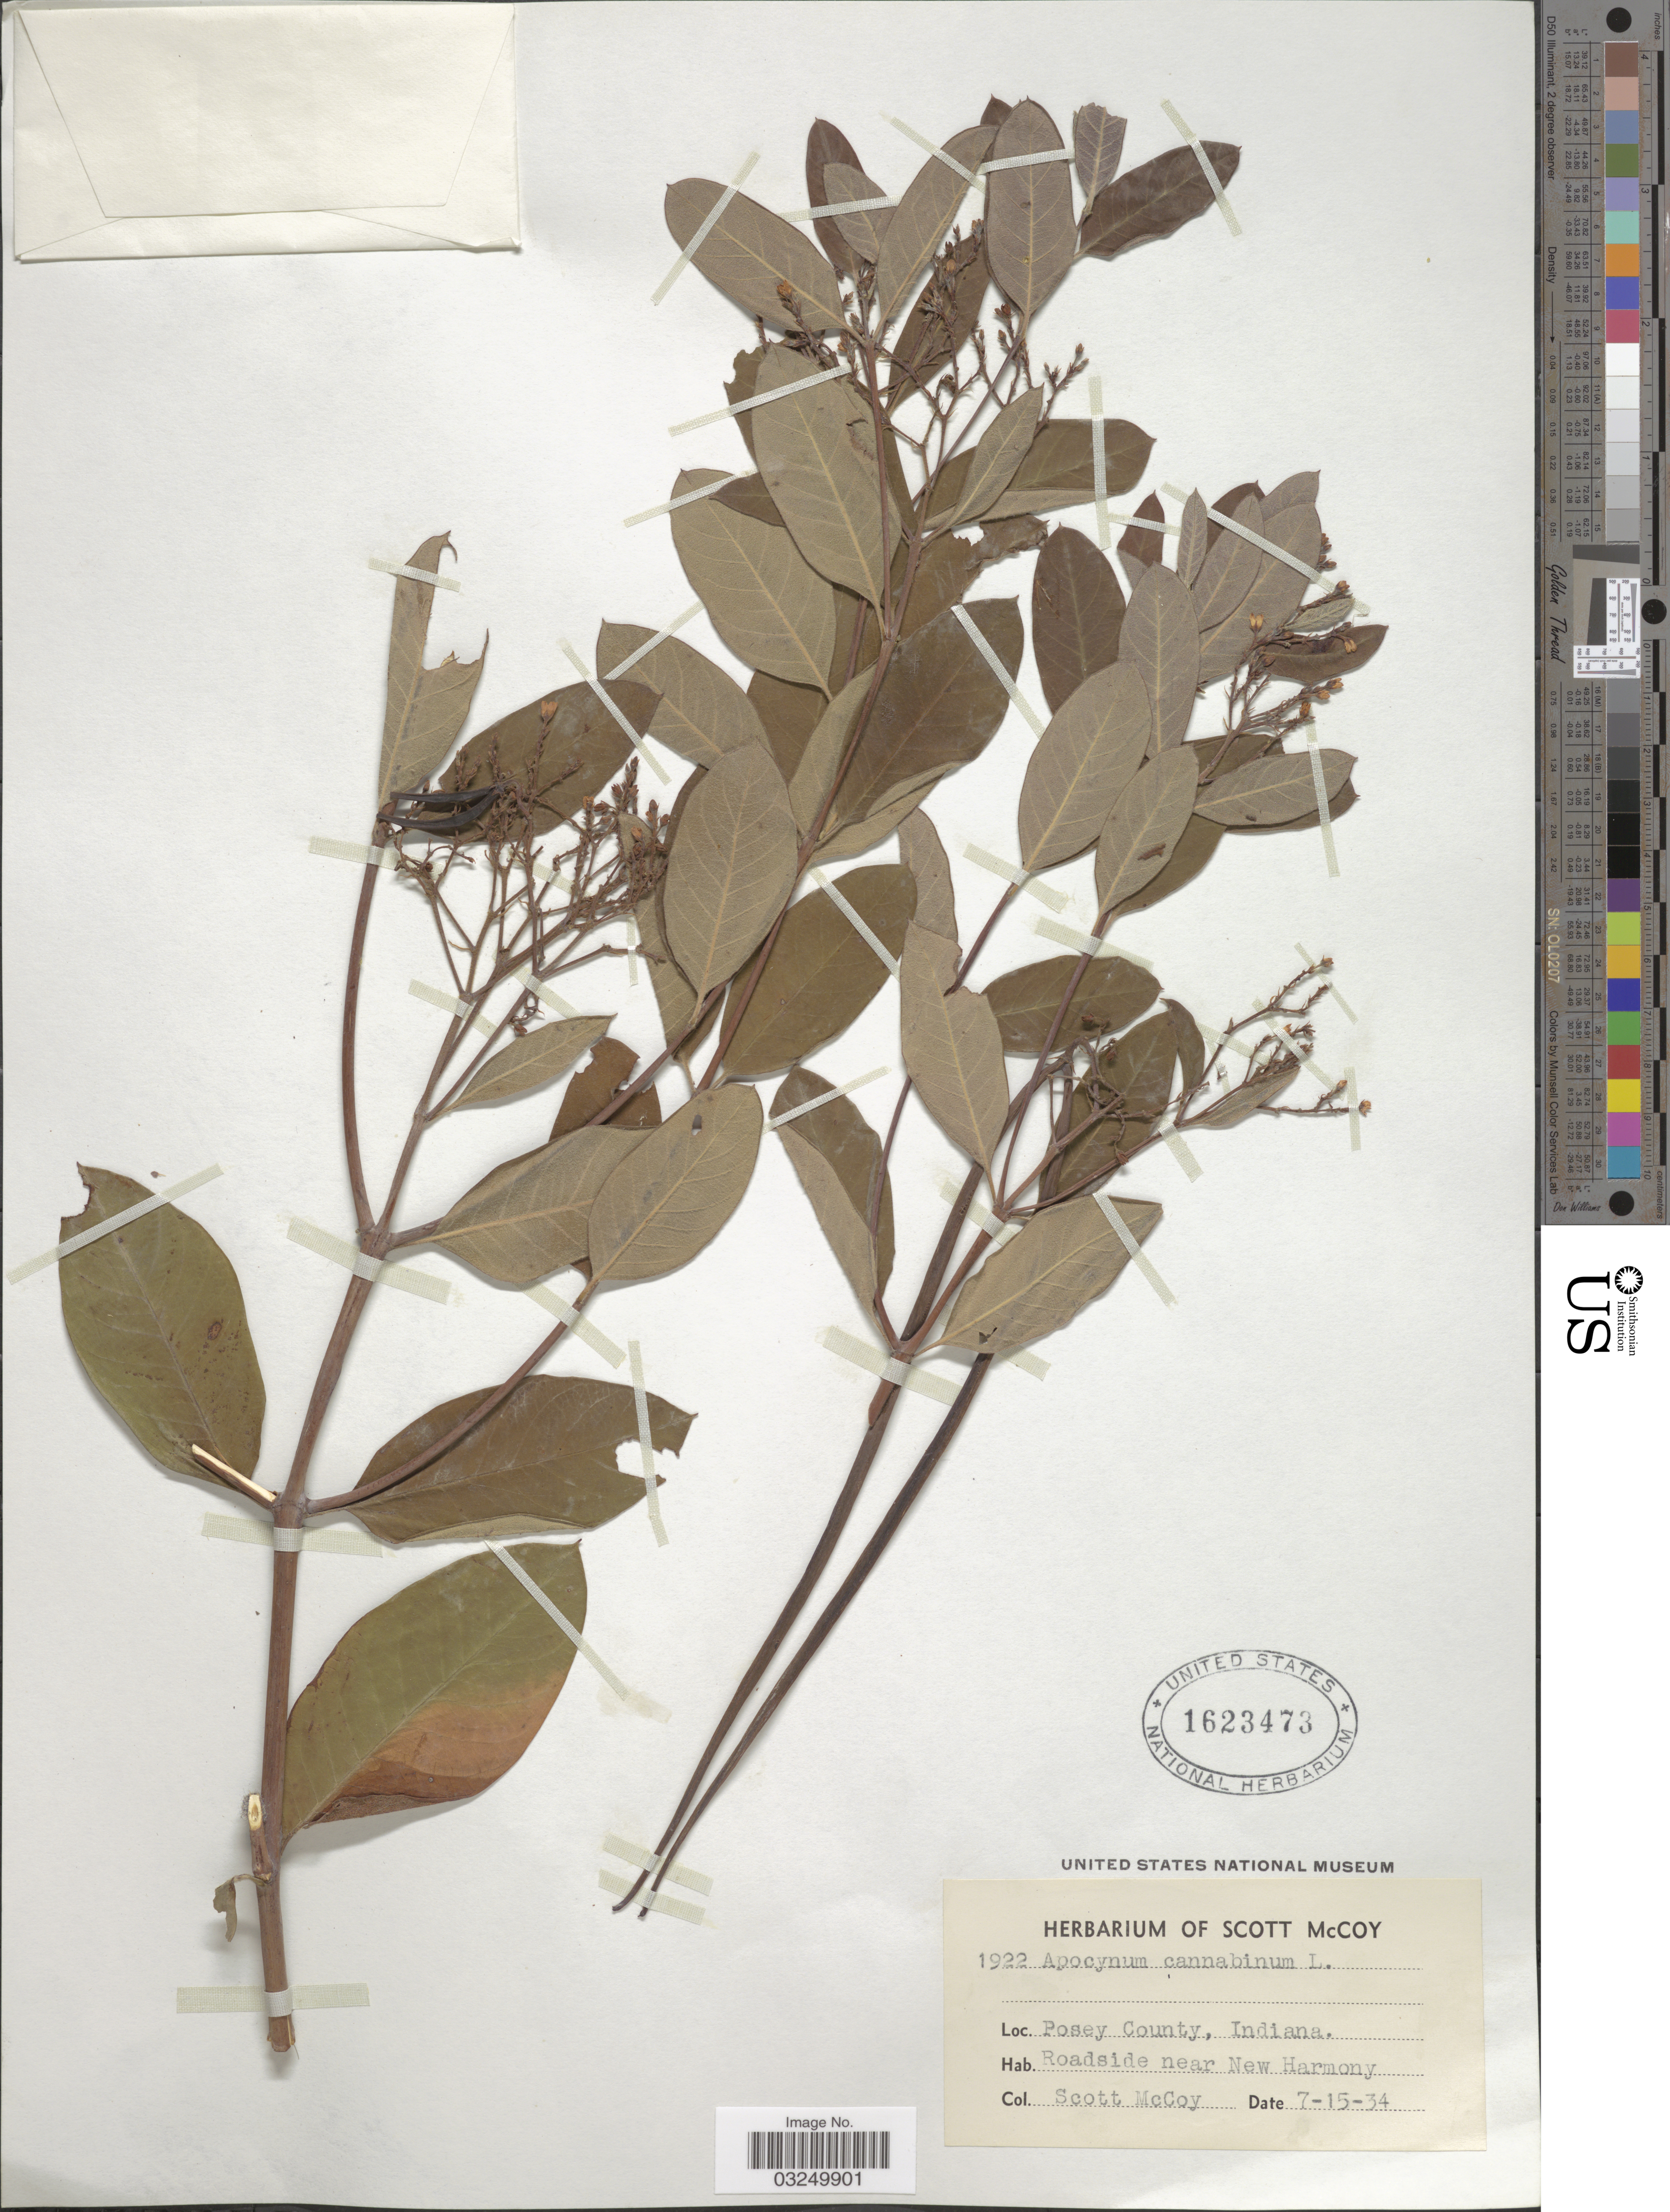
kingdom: Plantae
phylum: Tracheophyta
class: Magnoliopsida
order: Gentianales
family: Apocynaceae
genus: Apocynum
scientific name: Apocynum cannabinum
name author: L.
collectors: S. McCoy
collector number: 1922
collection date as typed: Transcribed d/m/y: 15/7/34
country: United States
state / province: Indiana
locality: Posey County. Roadside near New Harmony.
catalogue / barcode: US 1623473